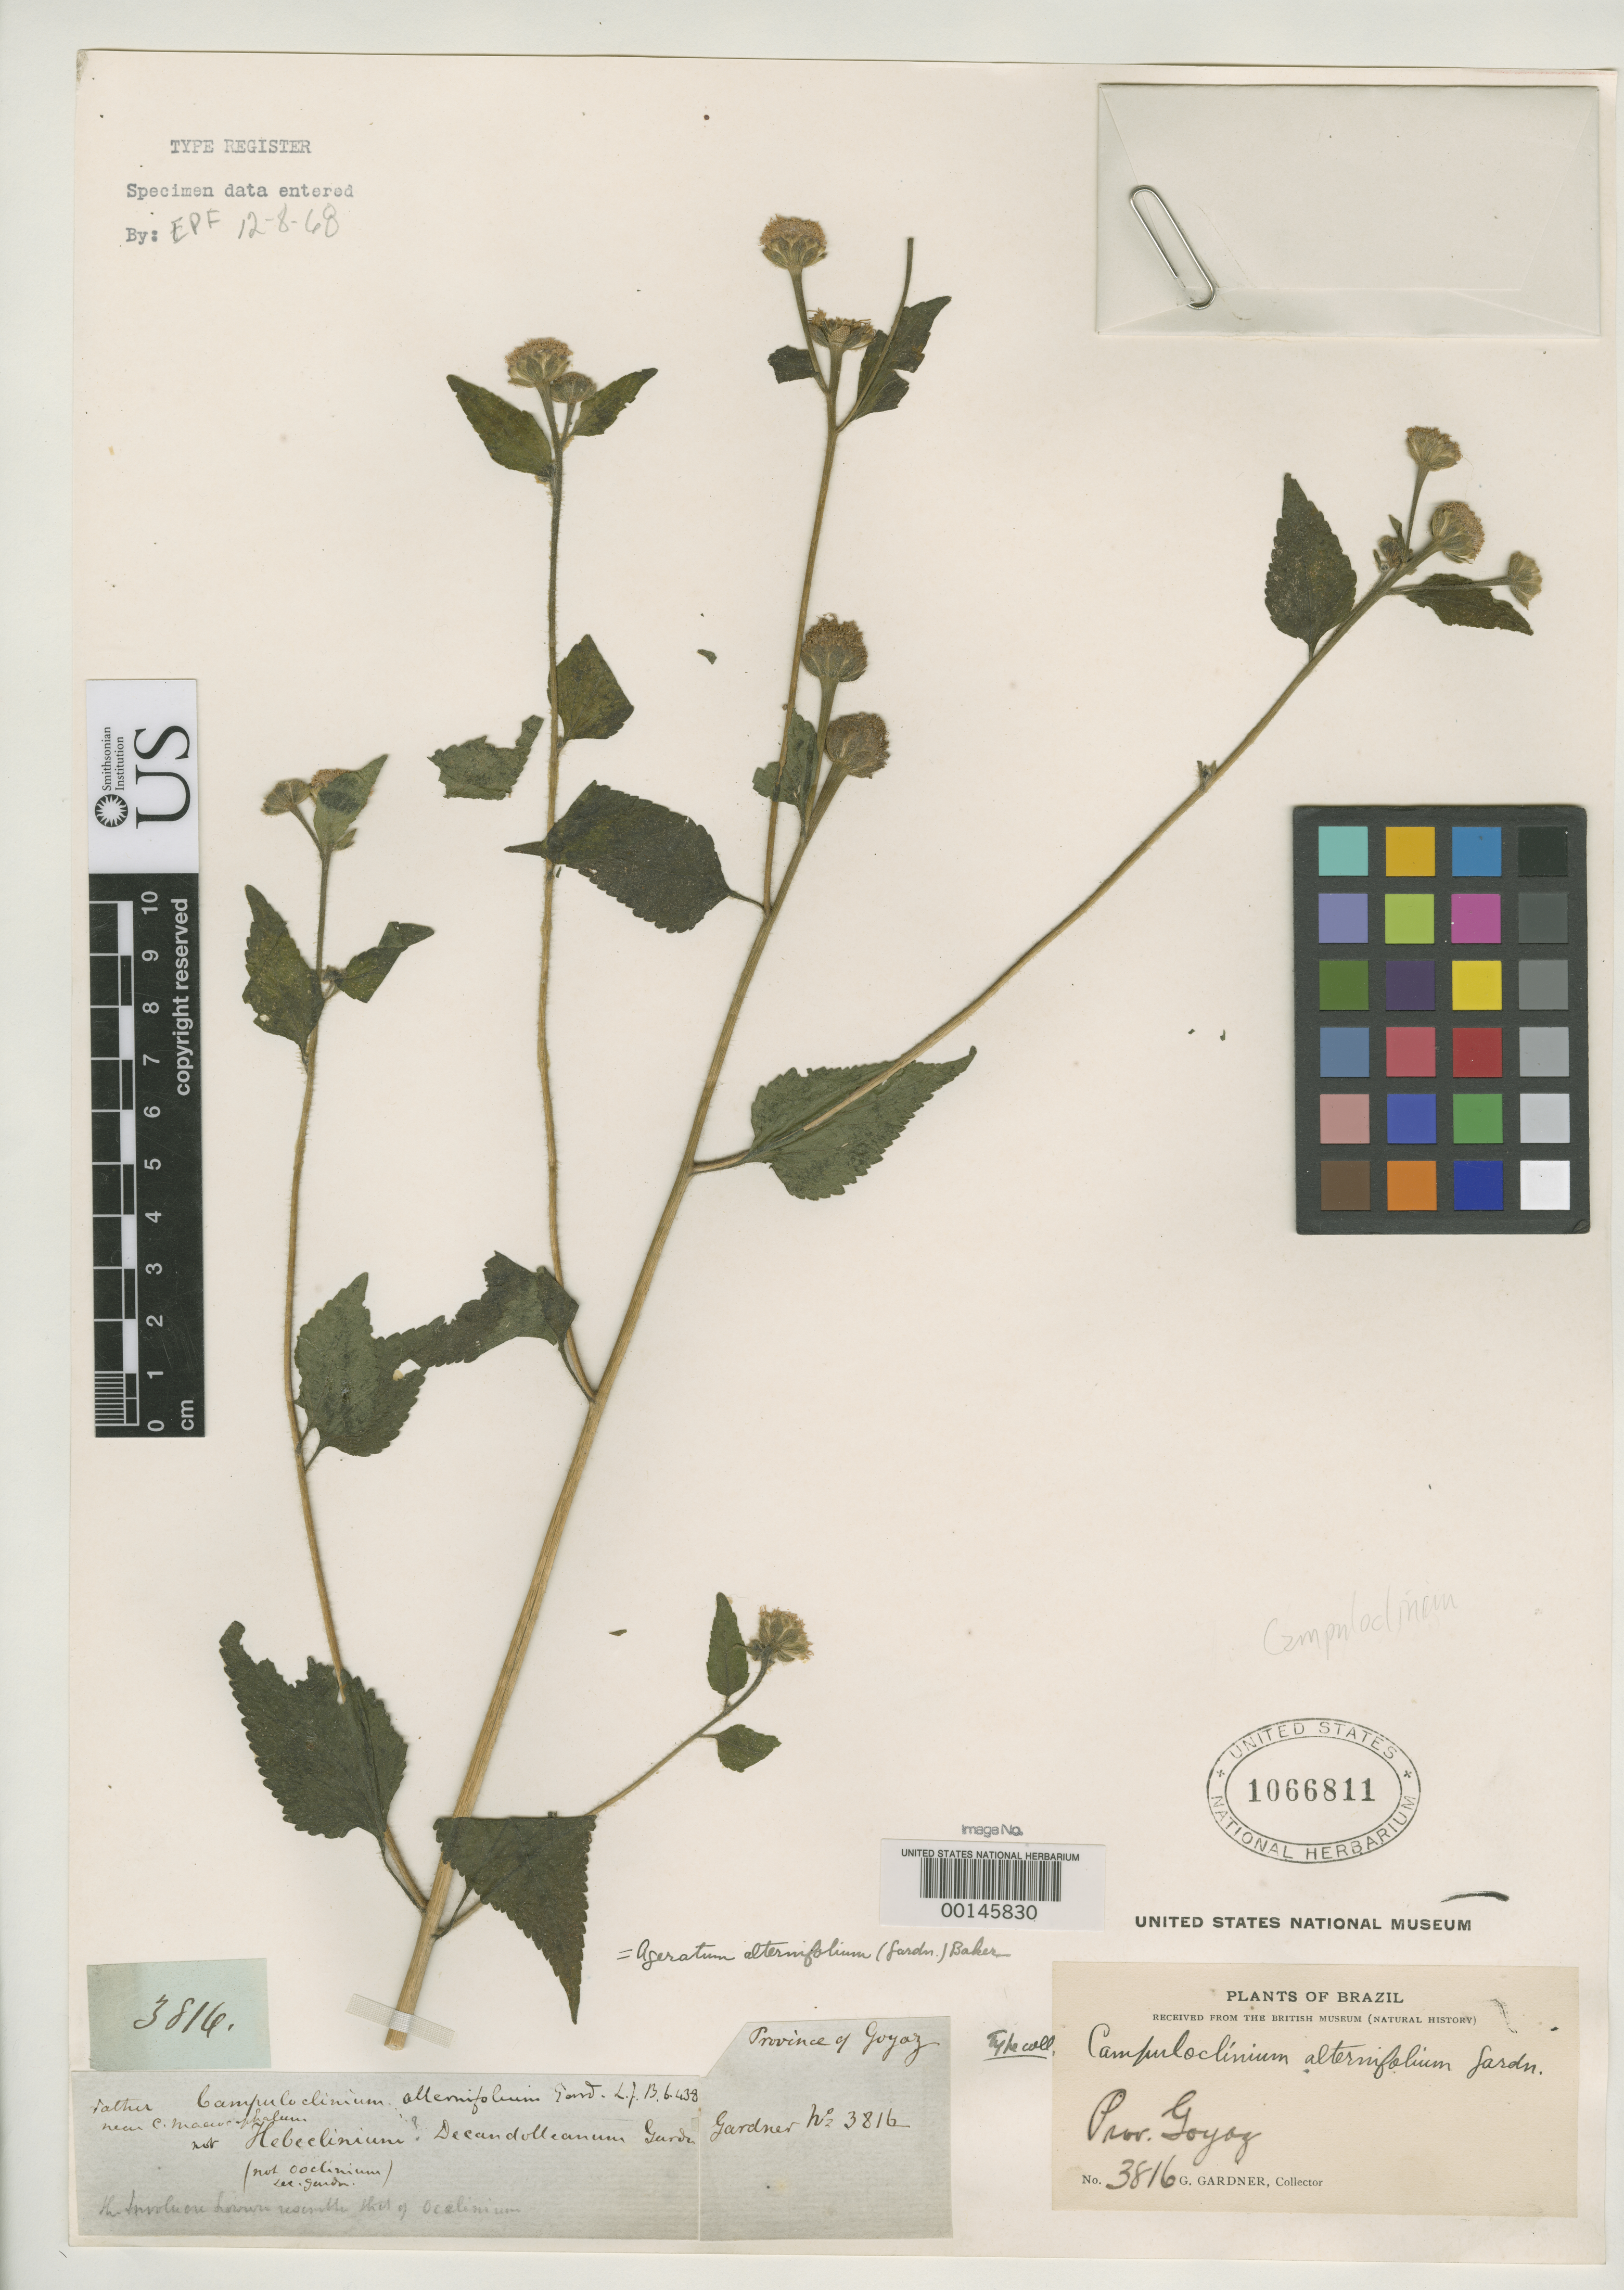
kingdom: Plantae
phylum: Tracheophyta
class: Magnoliopsida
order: Asterales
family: Asteraceae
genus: Campuloclinium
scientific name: Campuloclinium alternifolium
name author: Gardner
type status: Type Collection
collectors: G. Gardner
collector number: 3816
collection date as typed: Apr 1840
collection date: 1840-04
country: Brazil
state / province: Goiás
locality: Villa de Arrayas.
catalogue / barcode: US 1066811